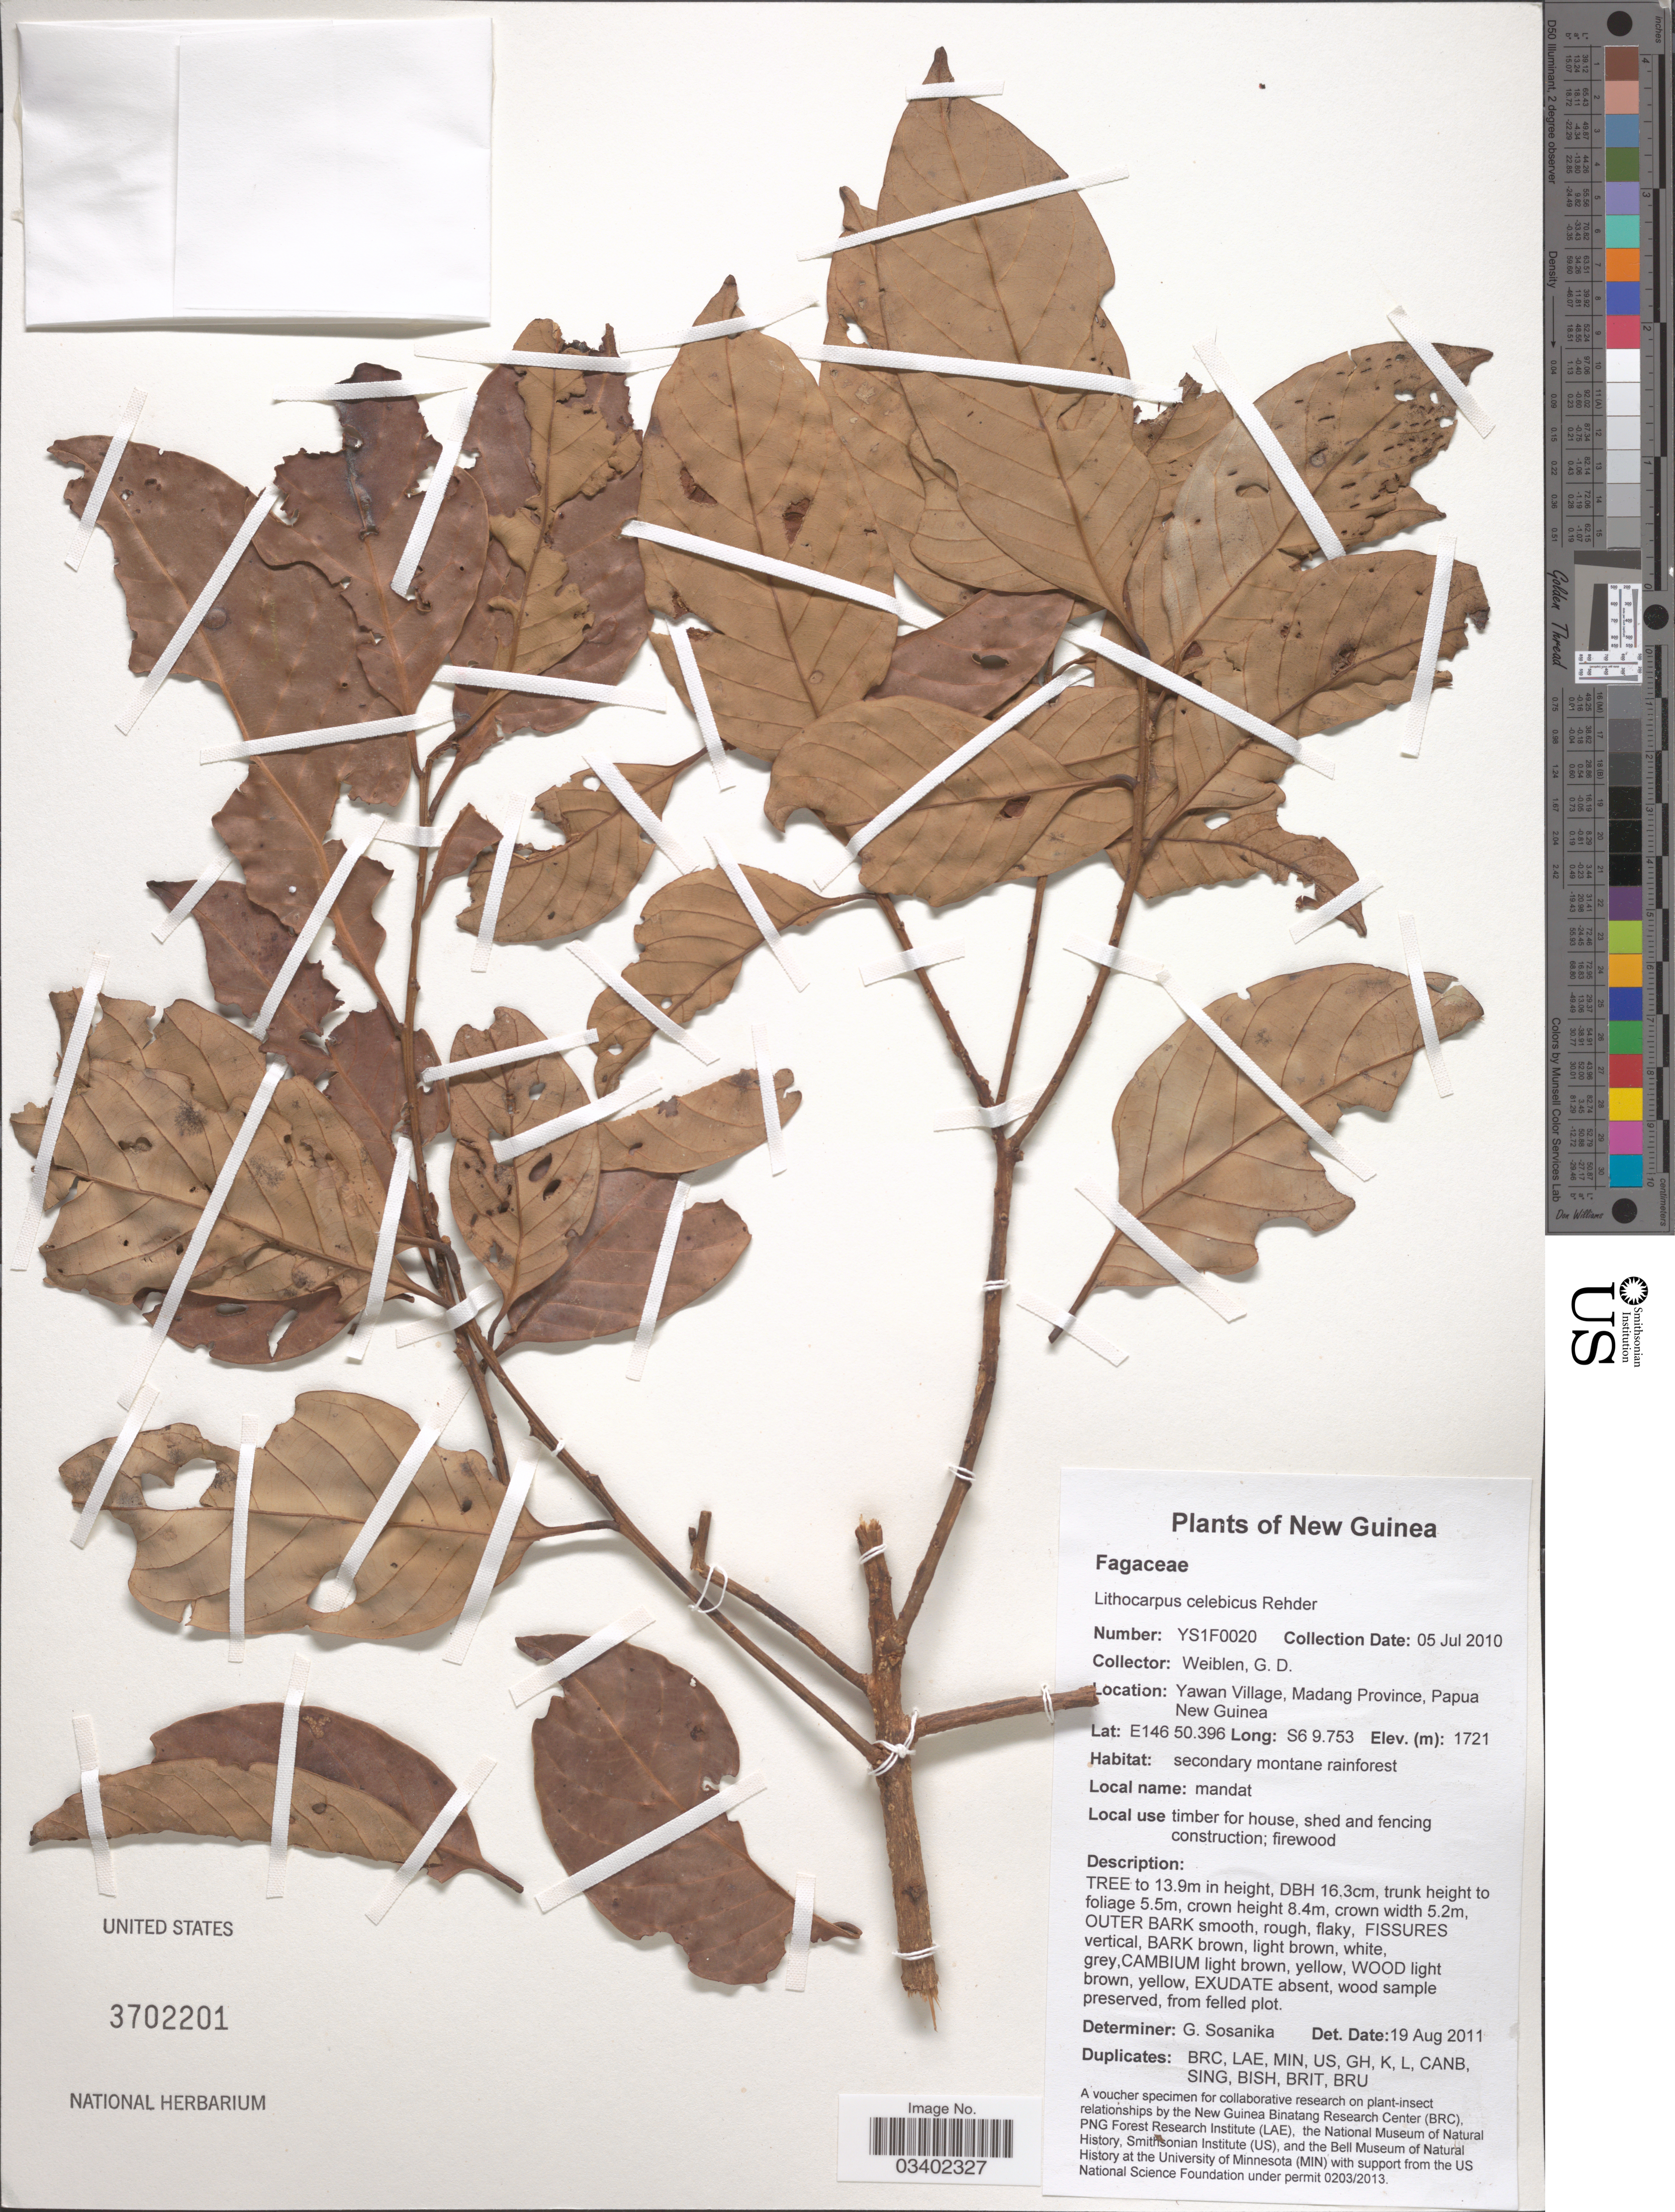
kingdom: Plantae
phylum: Tracheophyta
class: Magnoliopsida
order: Fagales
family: Fagaceae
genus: Lithocarpus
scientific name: Lithocarpus celebicus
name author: (Miq.) Rehder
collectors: G. D. Weiblen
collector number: YS1F0020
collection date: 2010-07-05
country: Papua New Guinea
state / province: Madang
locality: New Guinea. Yawan Village.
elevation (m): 1721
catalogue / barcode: US 3702201